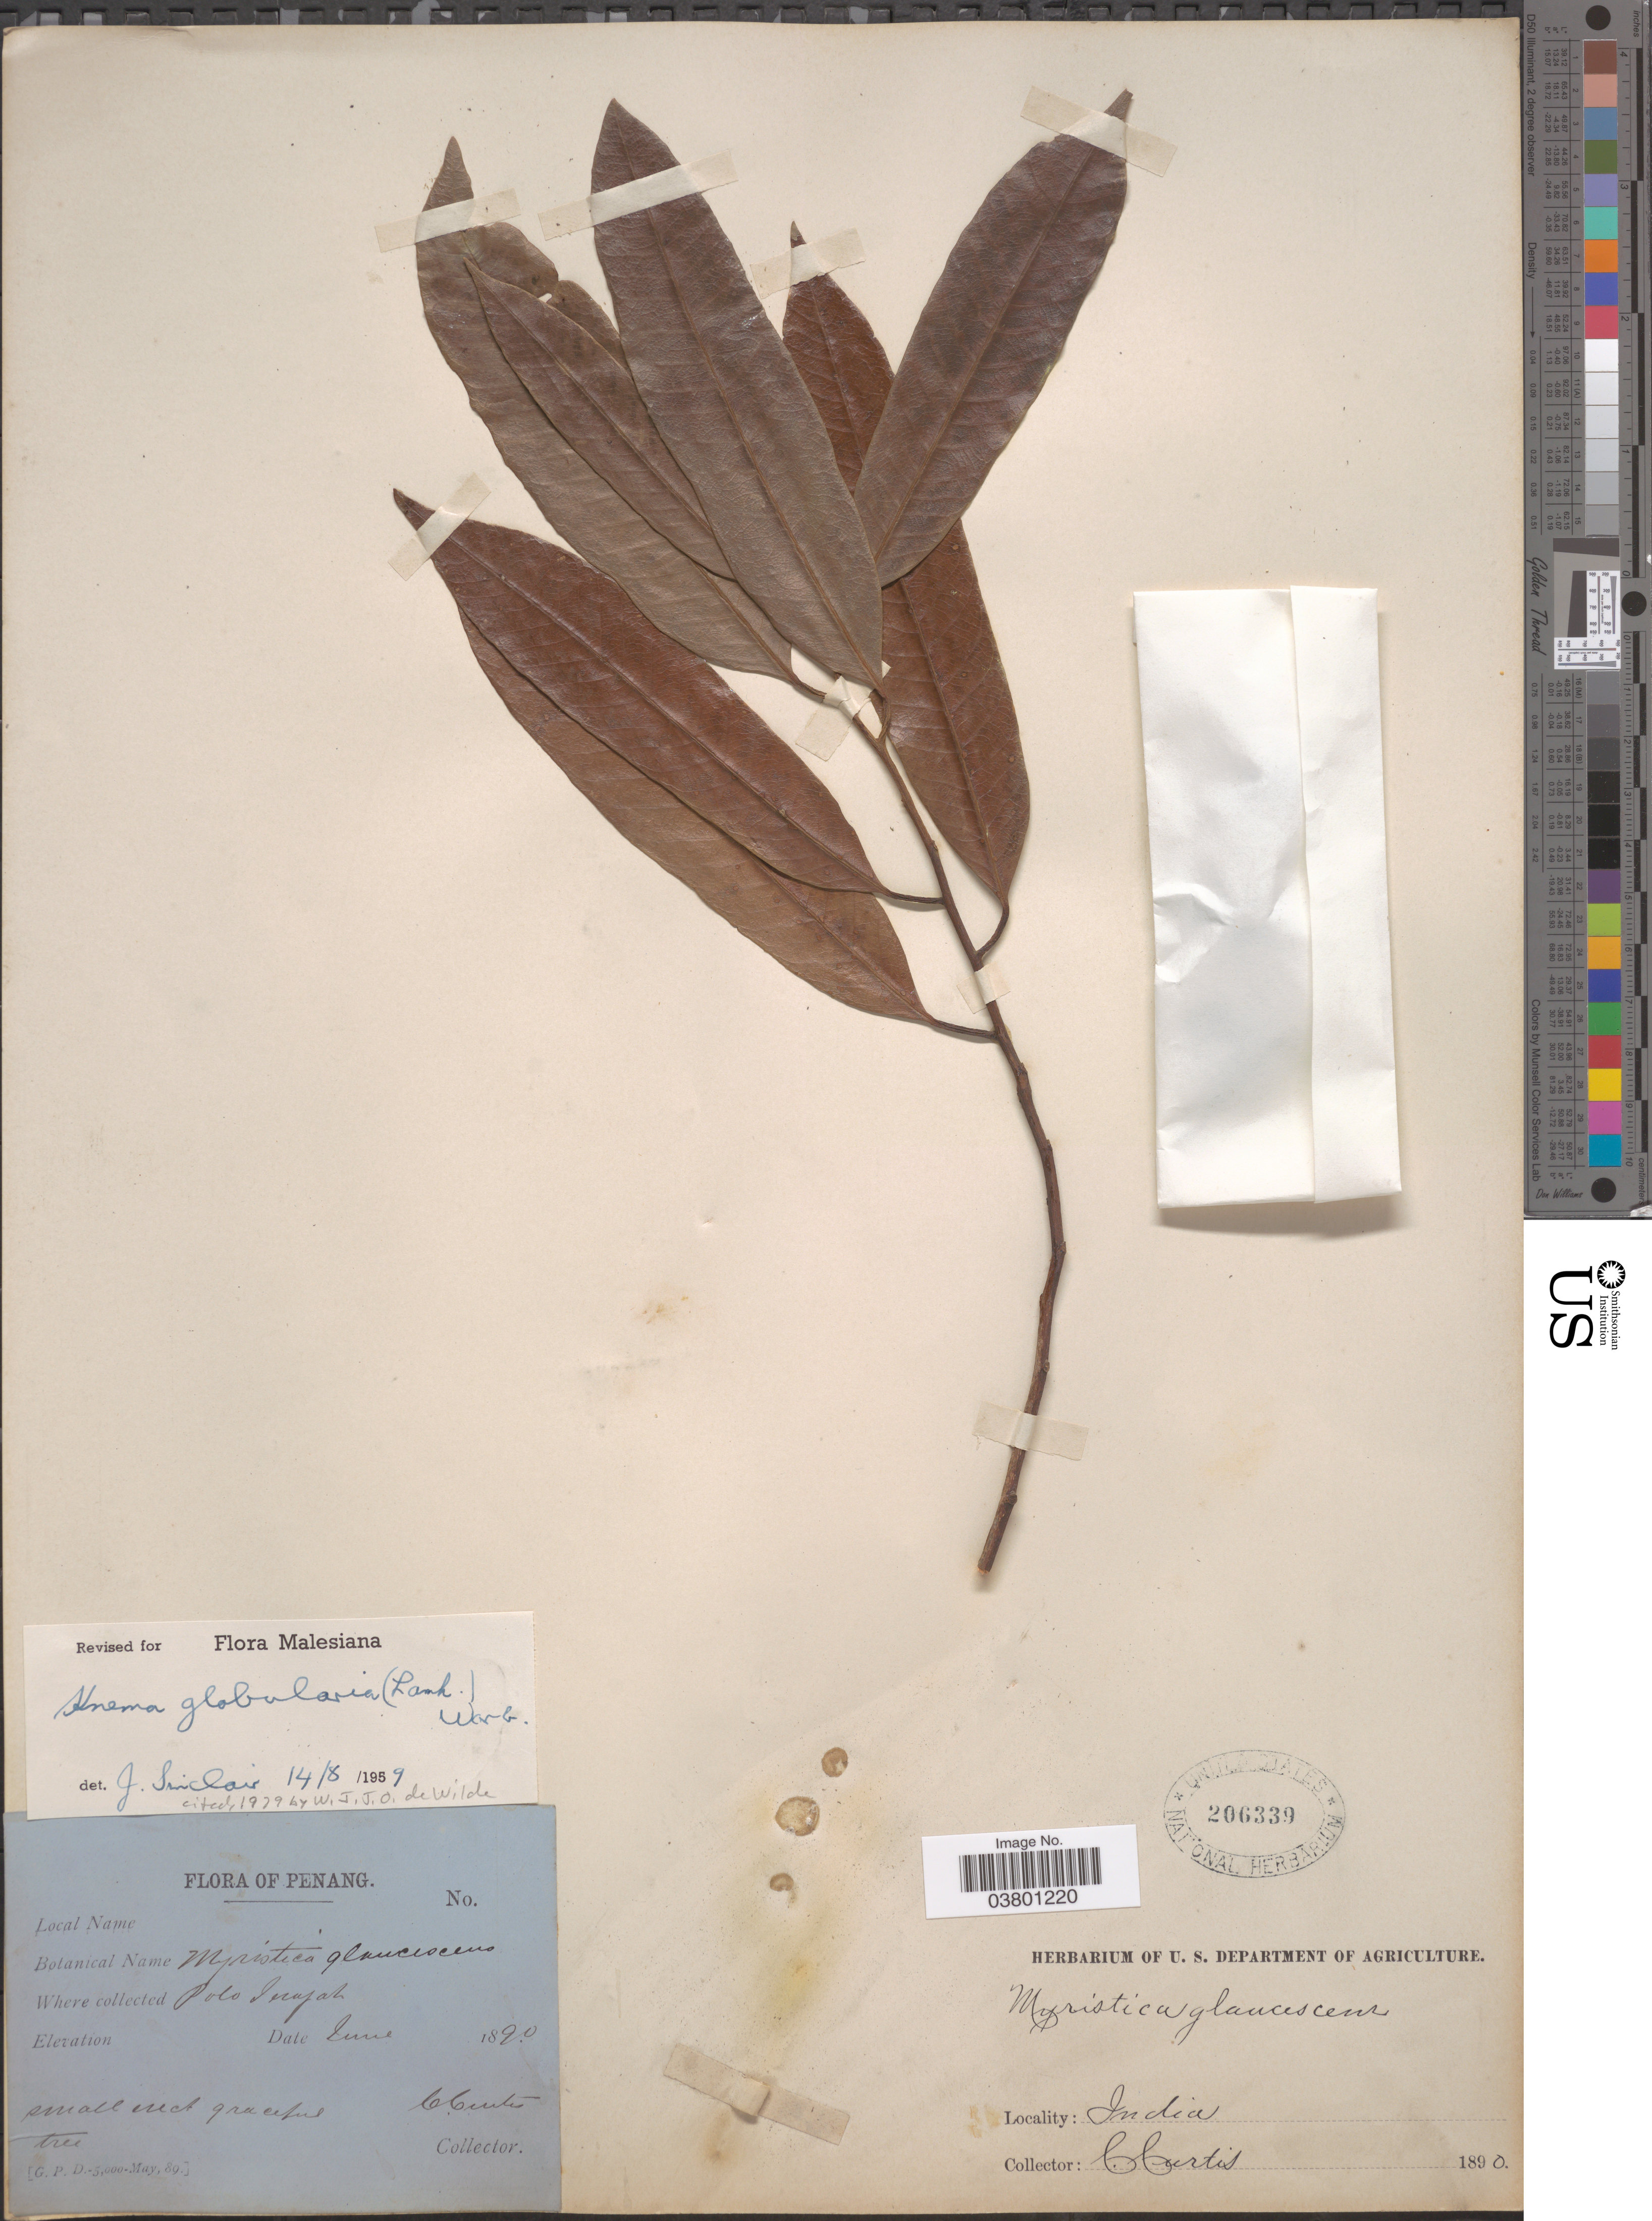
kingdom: Plantae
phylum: Tracheophyta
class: Magnoliopsida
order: Magnoliales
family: Myristicaceae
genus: Knema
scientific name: Knema globularia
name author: (Lam.) Warb.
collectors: C. Curtis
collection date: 1890-06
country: Malaysia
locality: Penang. Polo Inapah [interpreted].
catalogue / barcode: US 206339